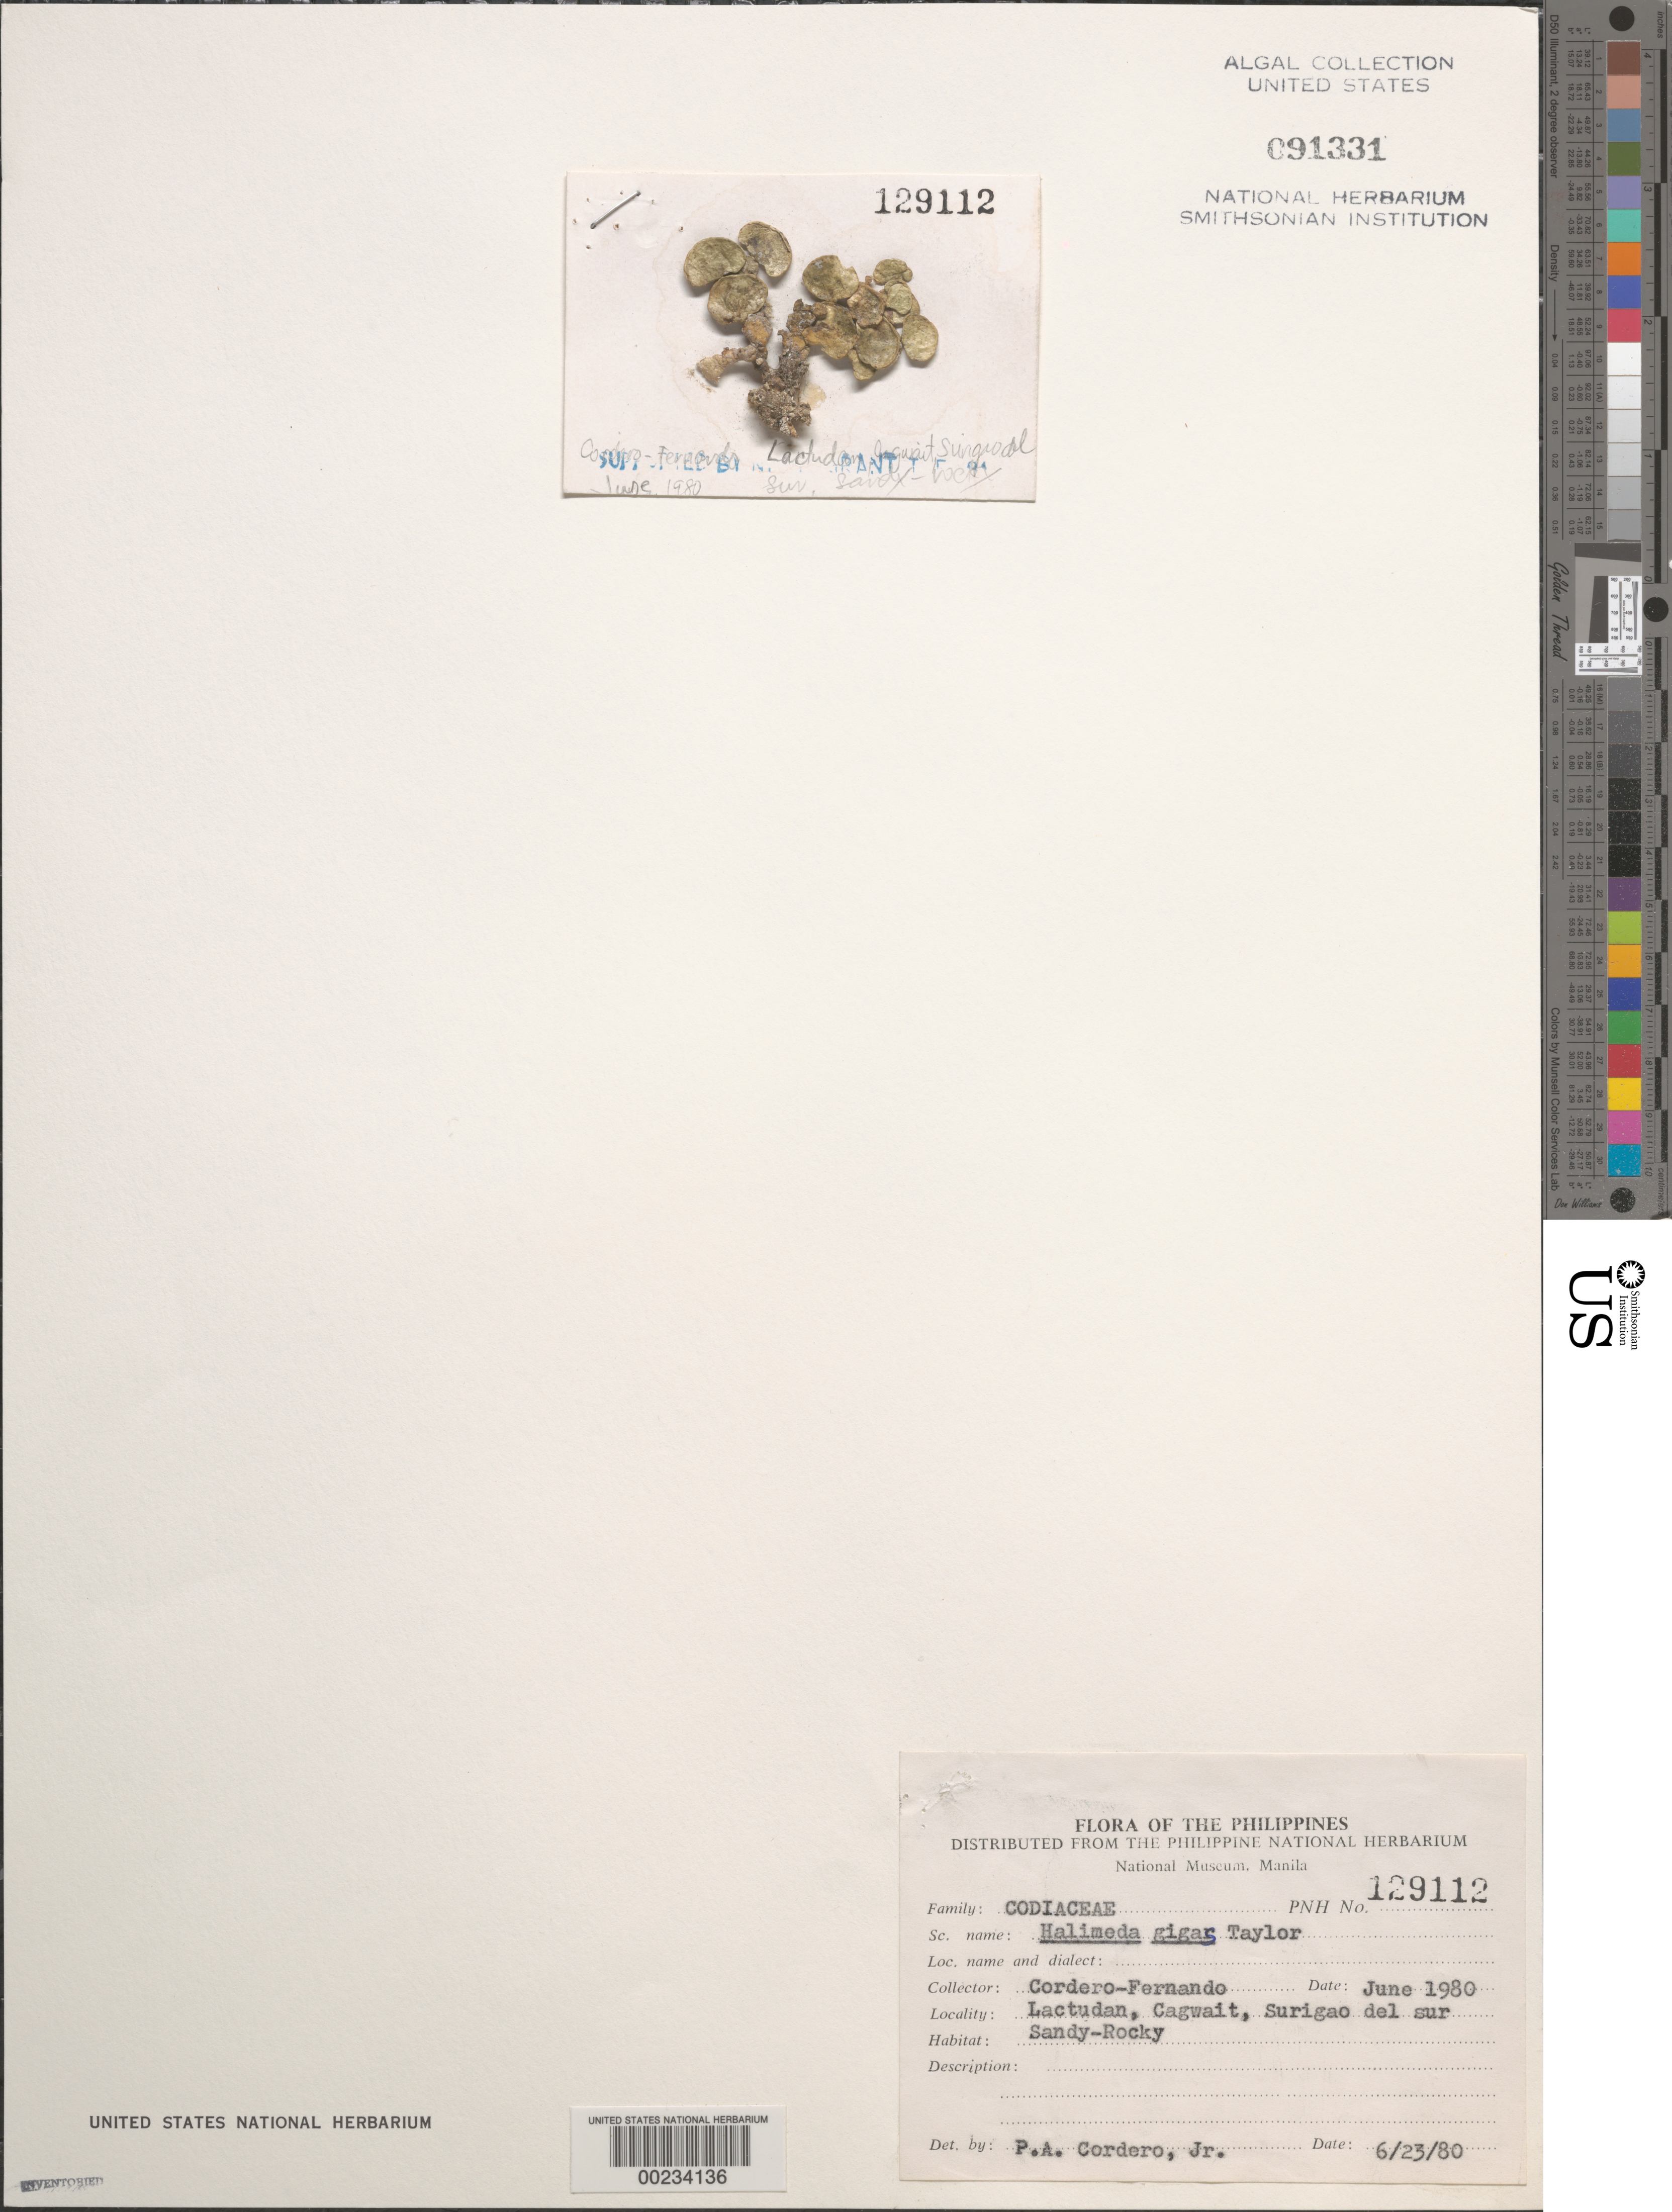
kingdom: Plantae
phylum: Chlorophyta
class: Ulvophyceae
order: Bryopsidales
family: Halimedaceae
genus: Halimeda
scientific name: Halimeda gigas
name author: W.R. Taylor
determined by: Cordero, P. A., Jr.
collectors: P. A. Cordero & O. Fernando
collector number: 129112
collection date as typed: Jun 1980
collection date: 1980-06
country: Philippines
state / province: Caraga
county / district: Surigao del Sur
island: Mindanao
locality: Lactudan, Cagwait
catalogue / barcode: US 91331